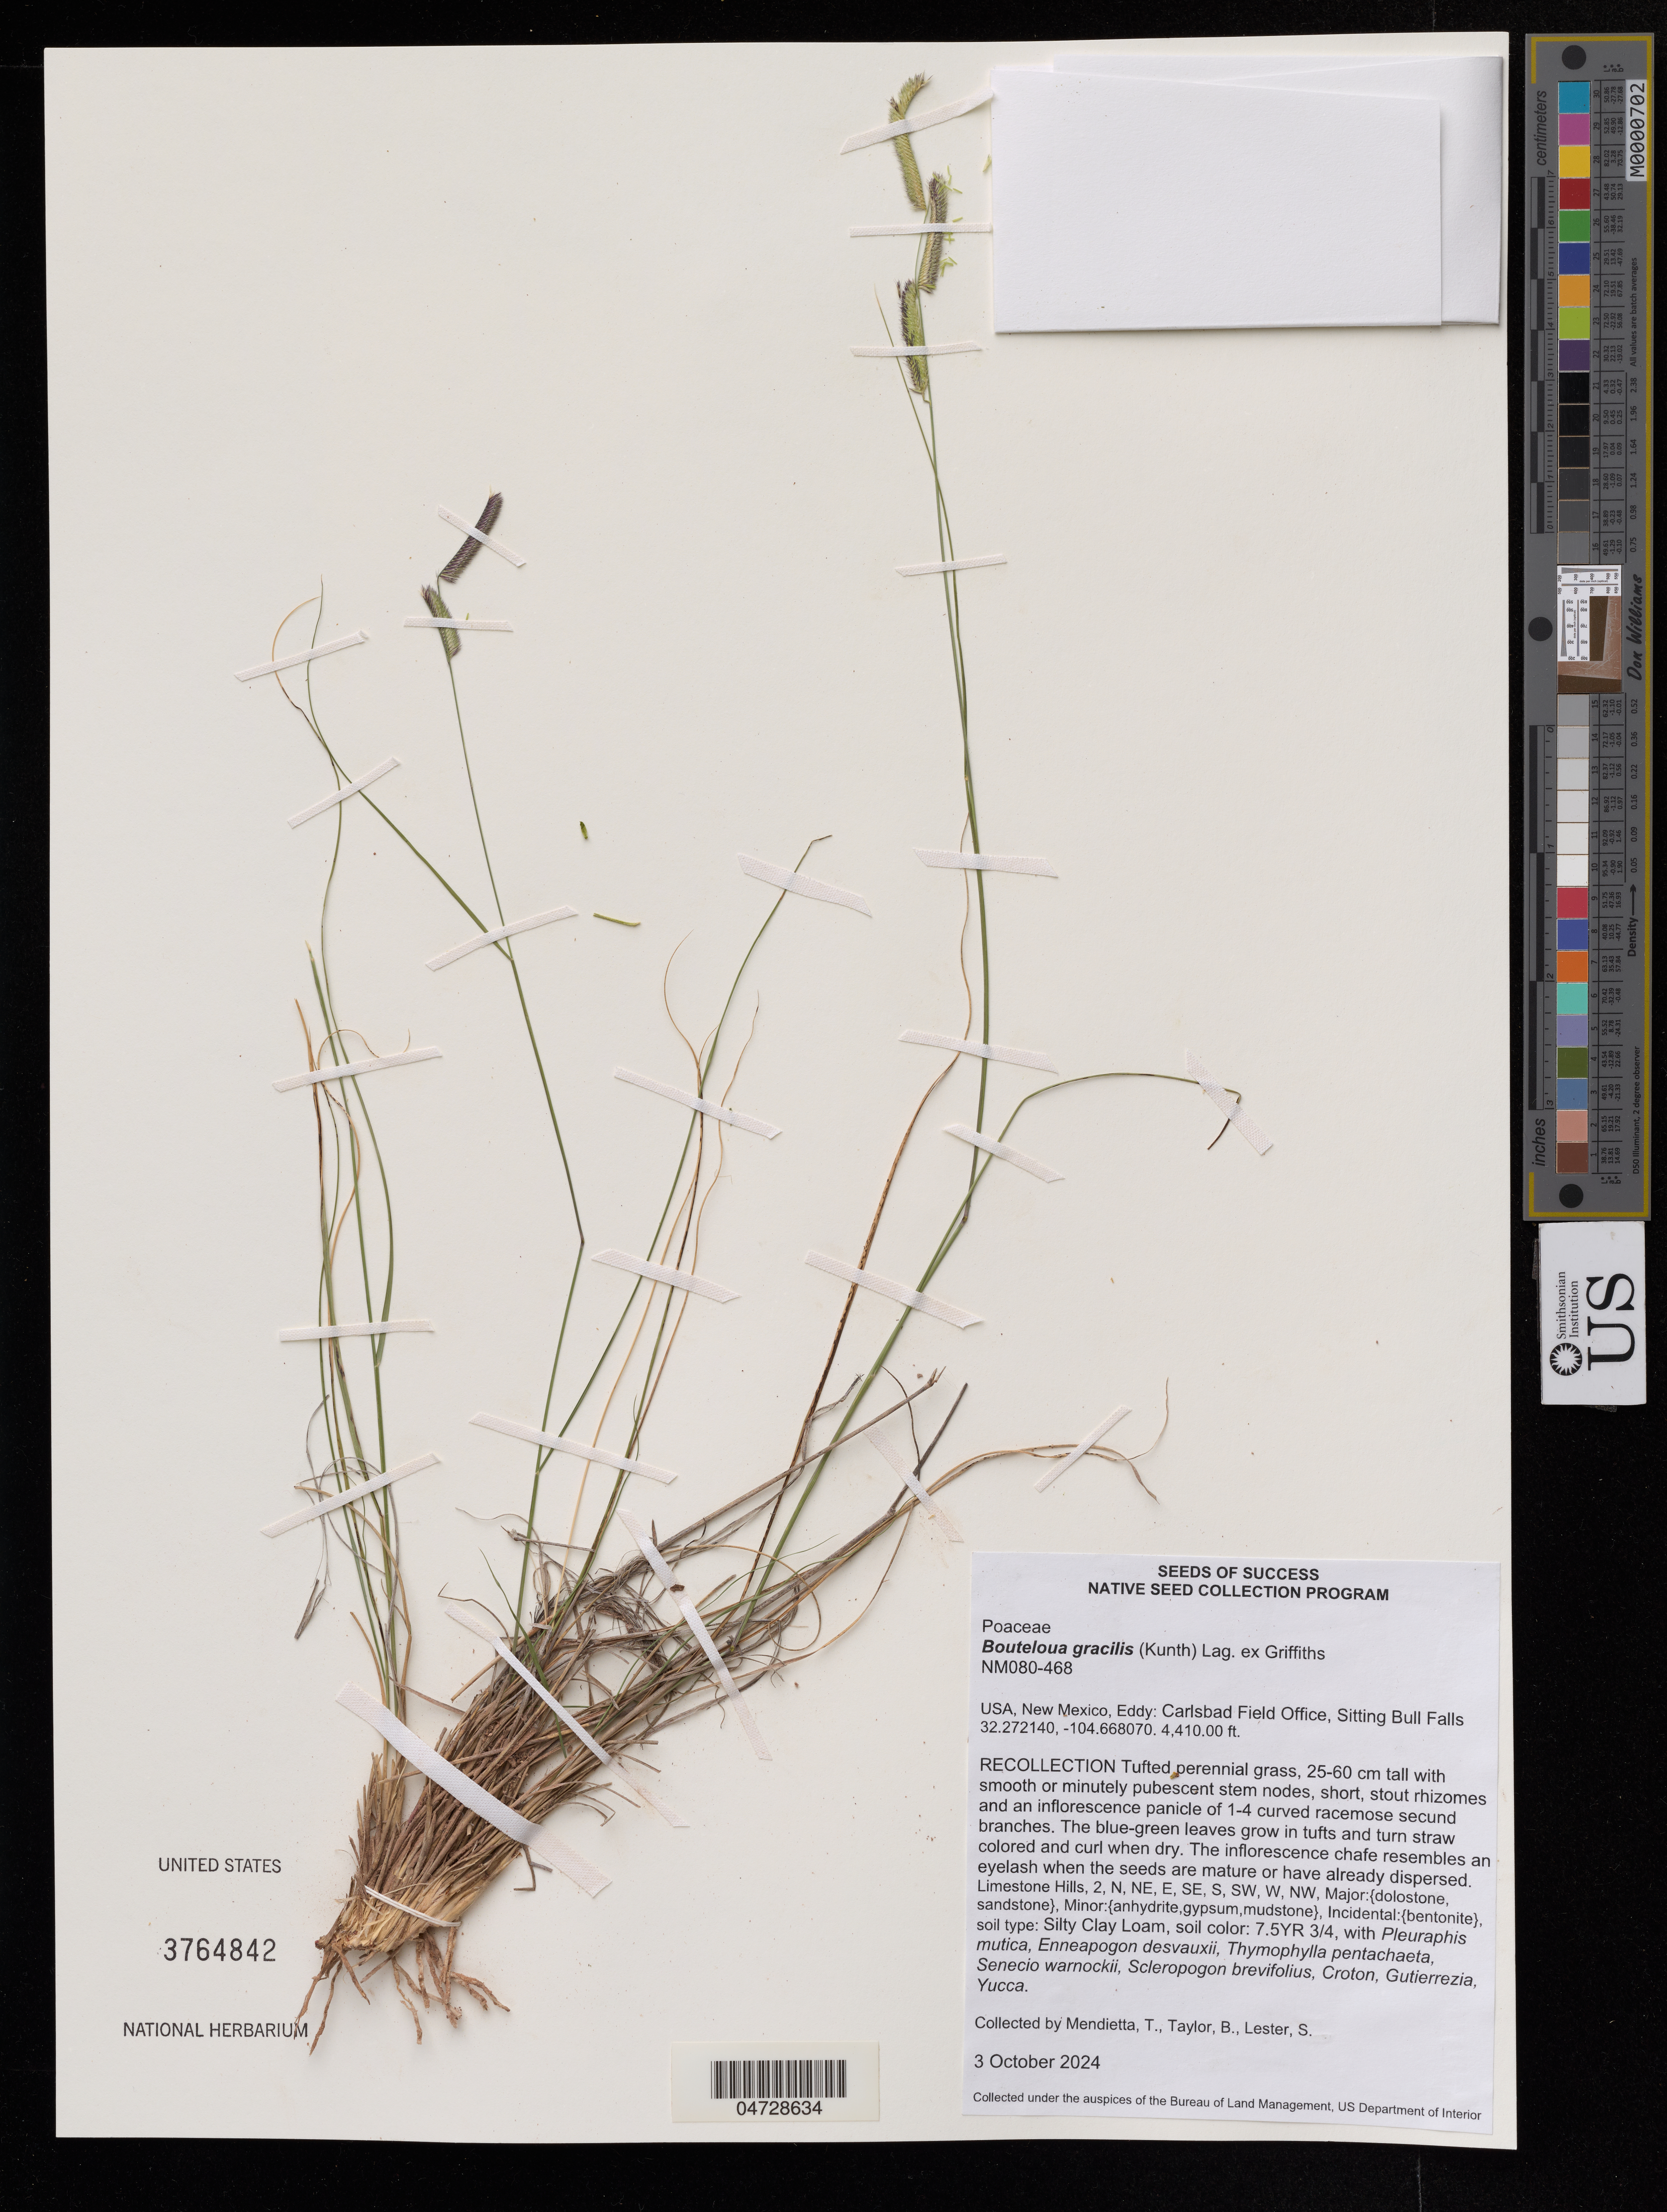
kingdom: Plantae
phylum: Tracheophyta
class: Liliopsida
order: Poales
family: Poaceae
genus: Bouteloua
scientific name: Bouteloua gracilis Vasey nom. rej.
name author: Vasey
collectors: T. Mendietta & B. Taylor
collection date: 2024-10-03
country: United States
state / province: New Mexico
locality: Eddy: Carlsbad Field Office, Sitting Bull Falls.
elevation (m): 1344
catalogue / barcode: US 3764842